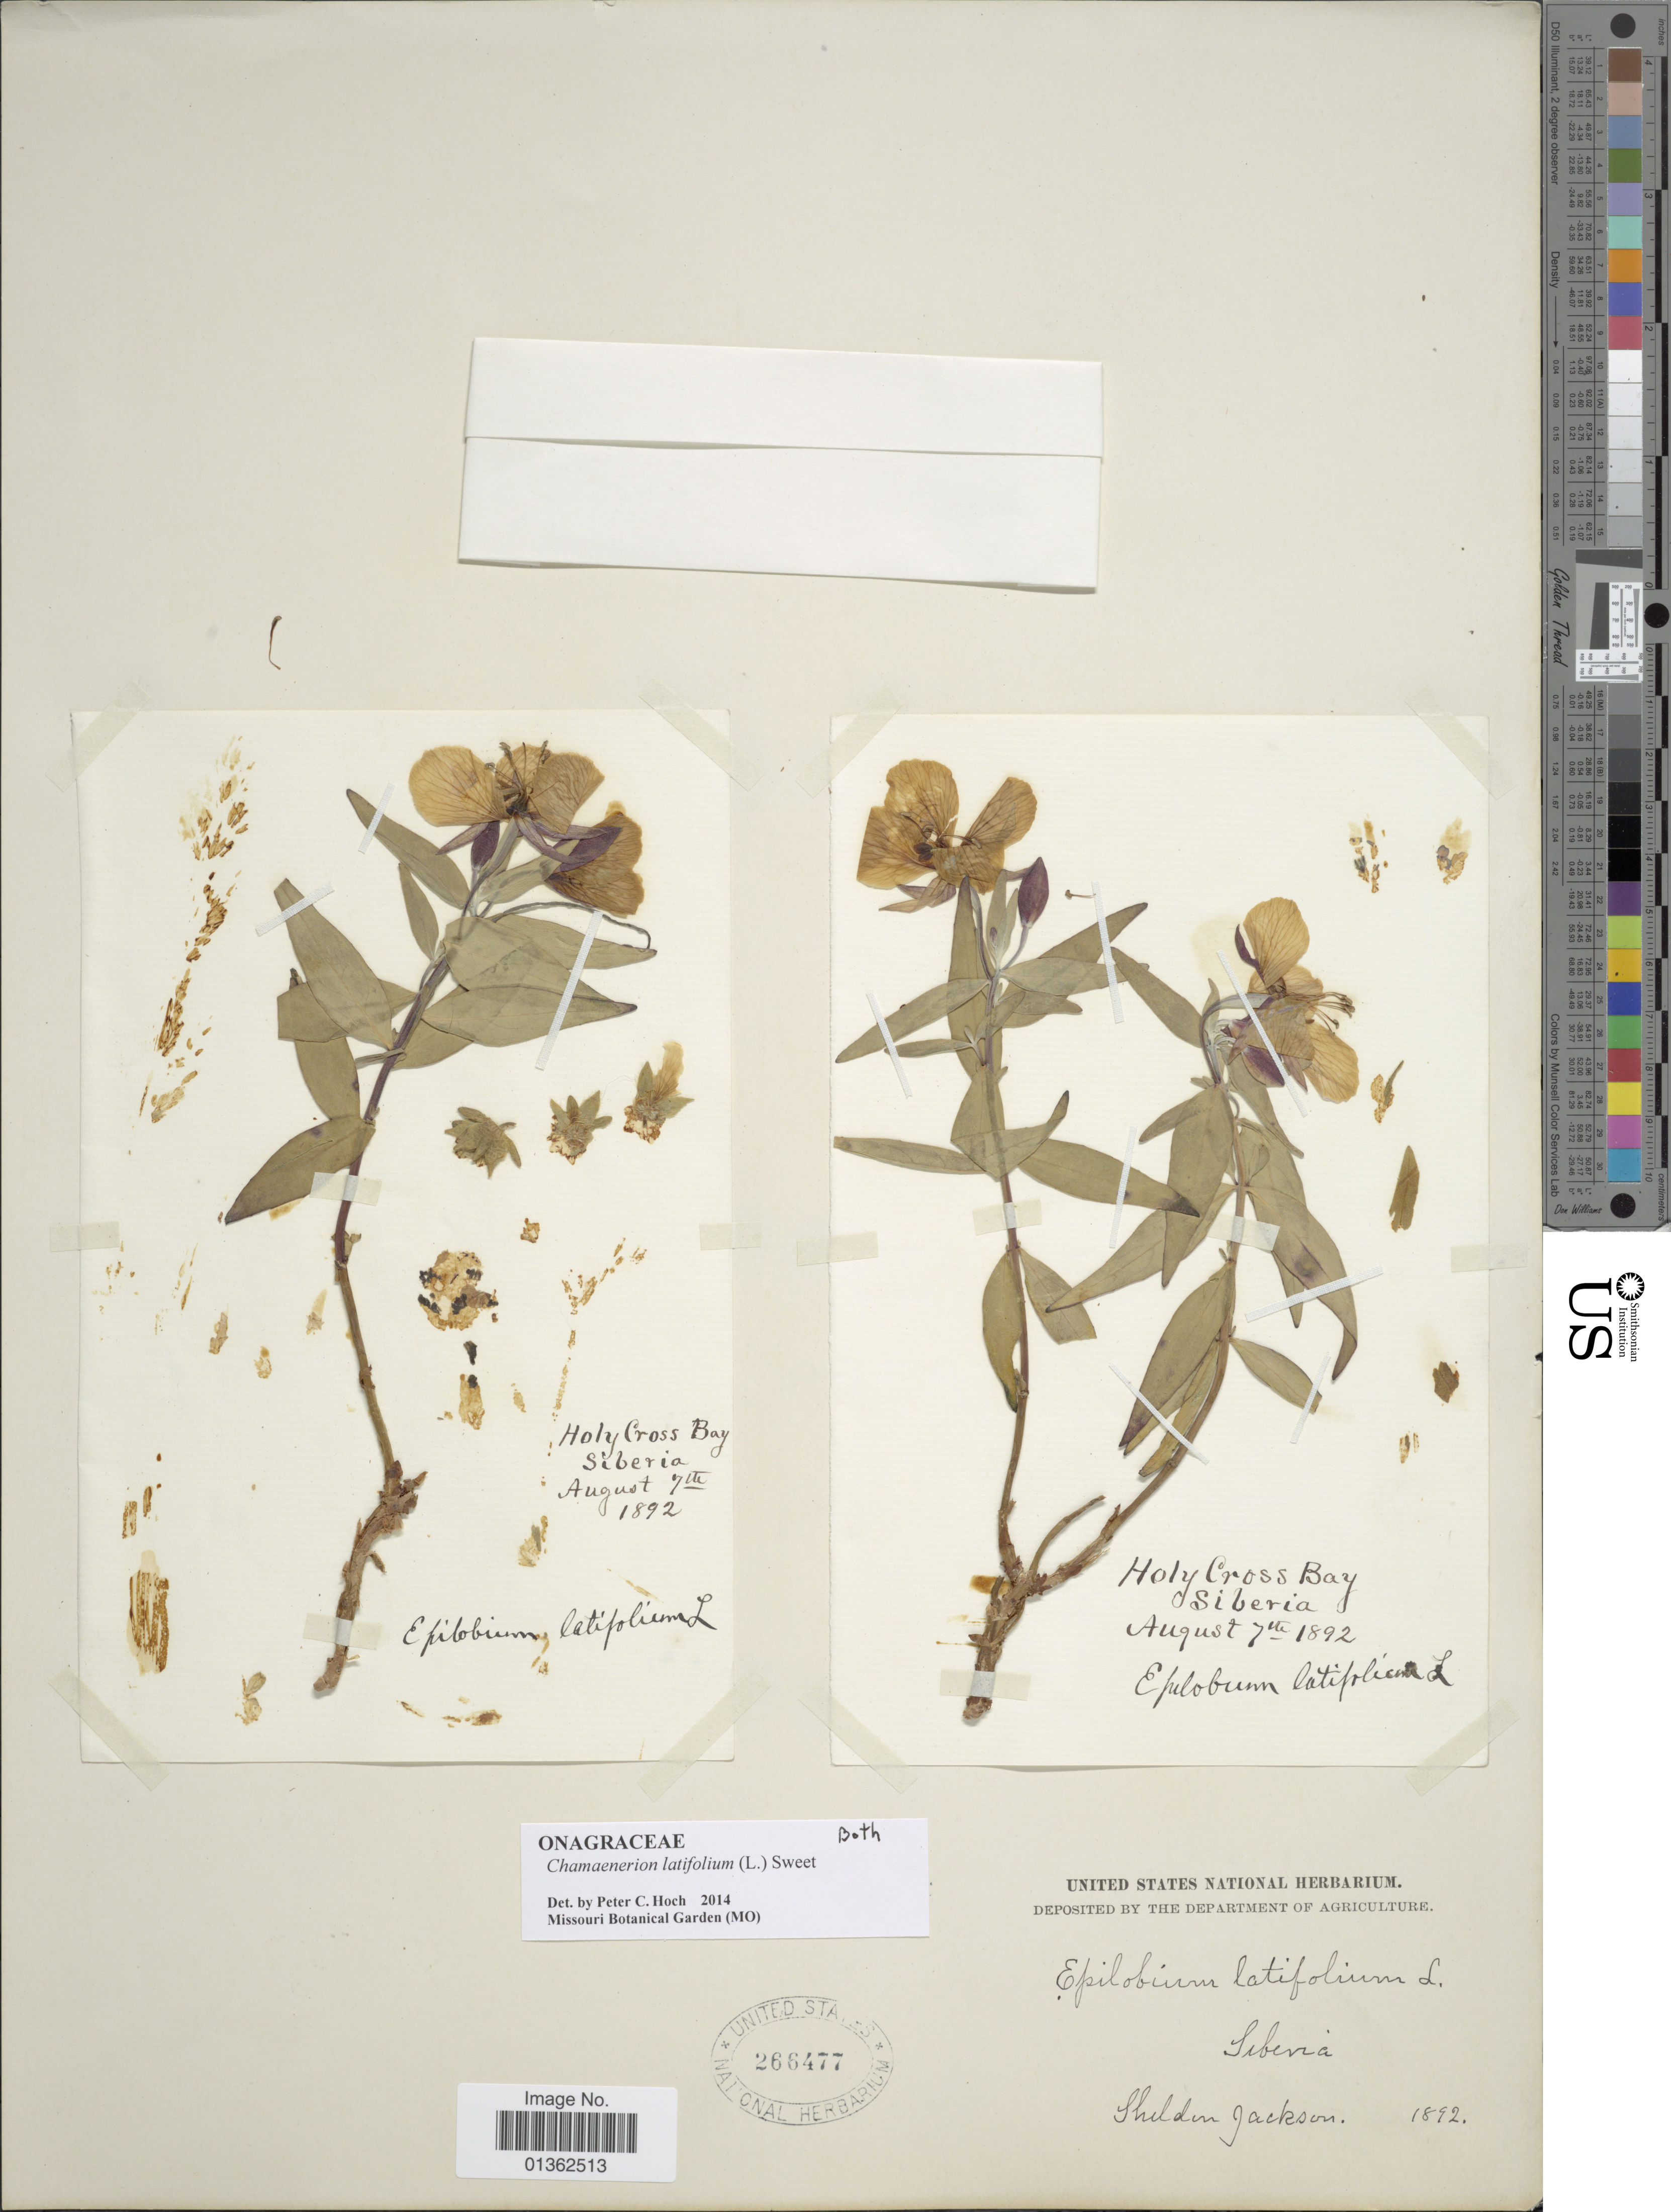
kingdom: Plantae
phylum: Tracheophyta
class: Magnoliopsida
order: Myrtales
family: Onagraceae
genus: Chamaenerion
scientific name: Chamaenerion latifolium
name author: (L.) Th. Fr. & Lange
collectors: S. Jackson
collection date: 1892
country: Russian Federation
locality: Siberia.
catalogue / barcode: US 266477